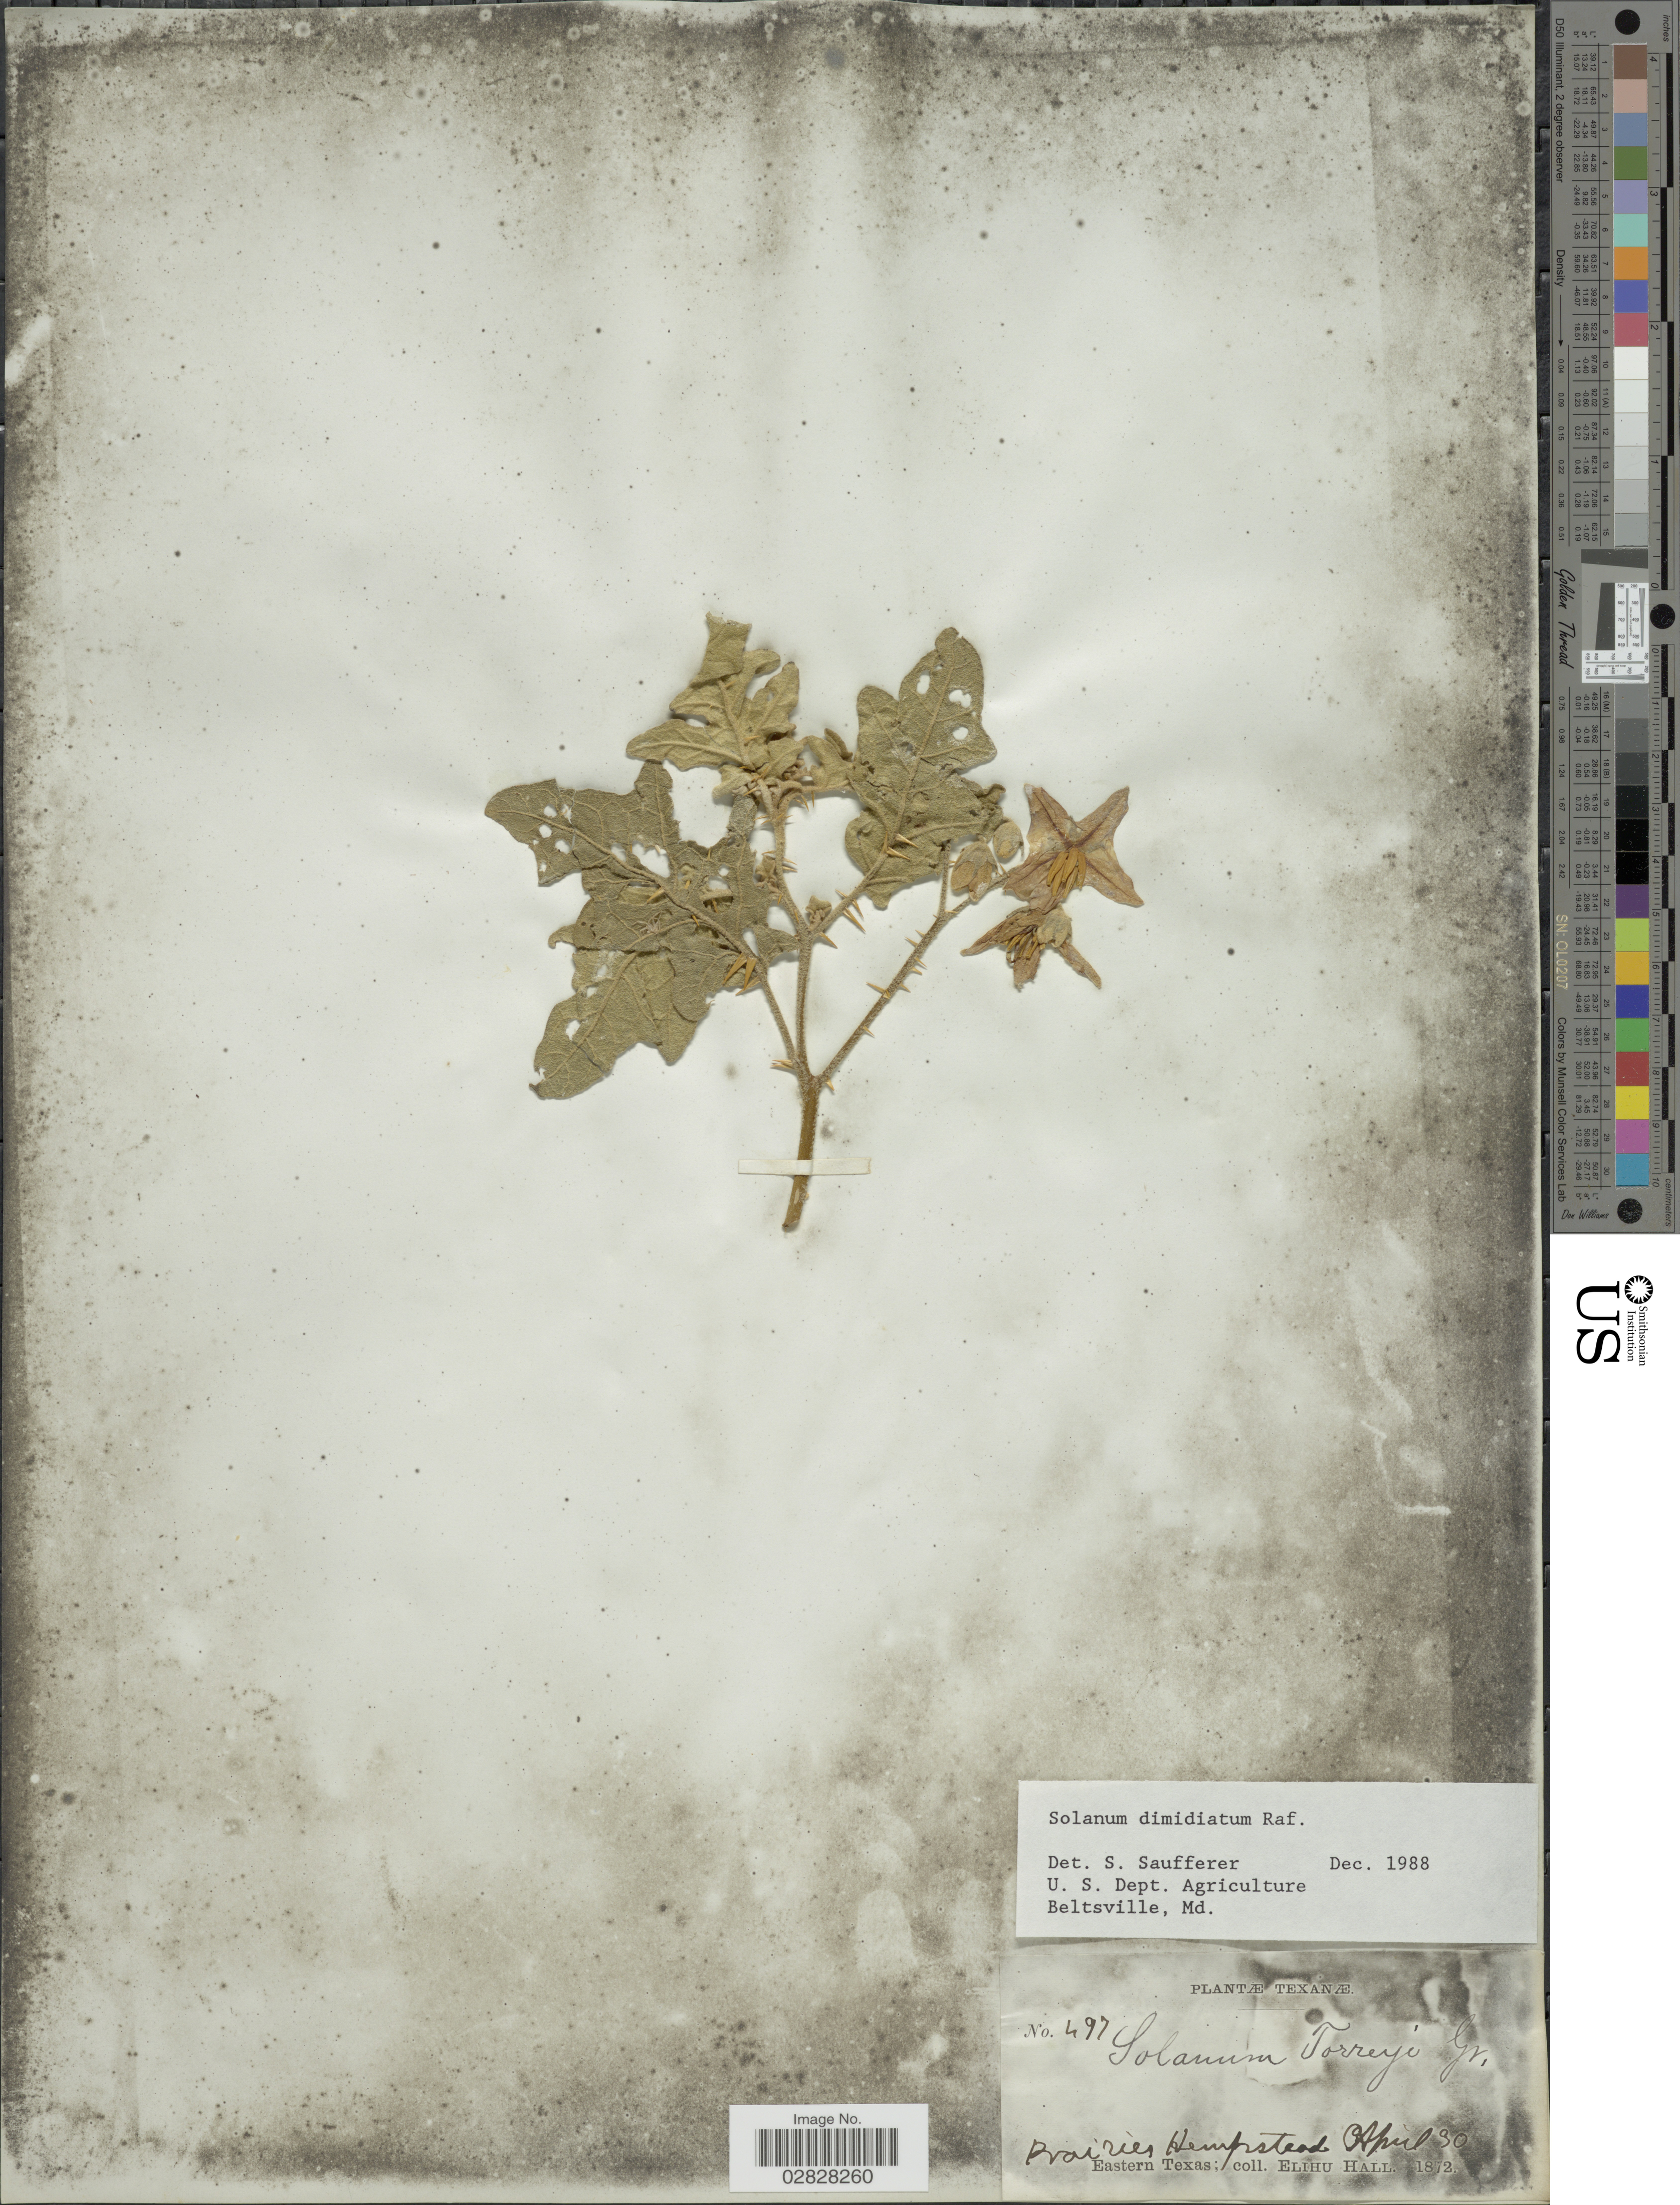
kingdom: Plantae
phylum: Tracheophyta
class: Magnoliopsida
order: Solanales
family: Solanaceae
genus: Solanum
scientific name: Solanum dimidiatum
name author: Raf.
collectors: E. Hall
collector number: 497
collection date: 1872-04-30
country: United States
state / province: Texas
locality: Prairies Hempstead. Eastern Texas.